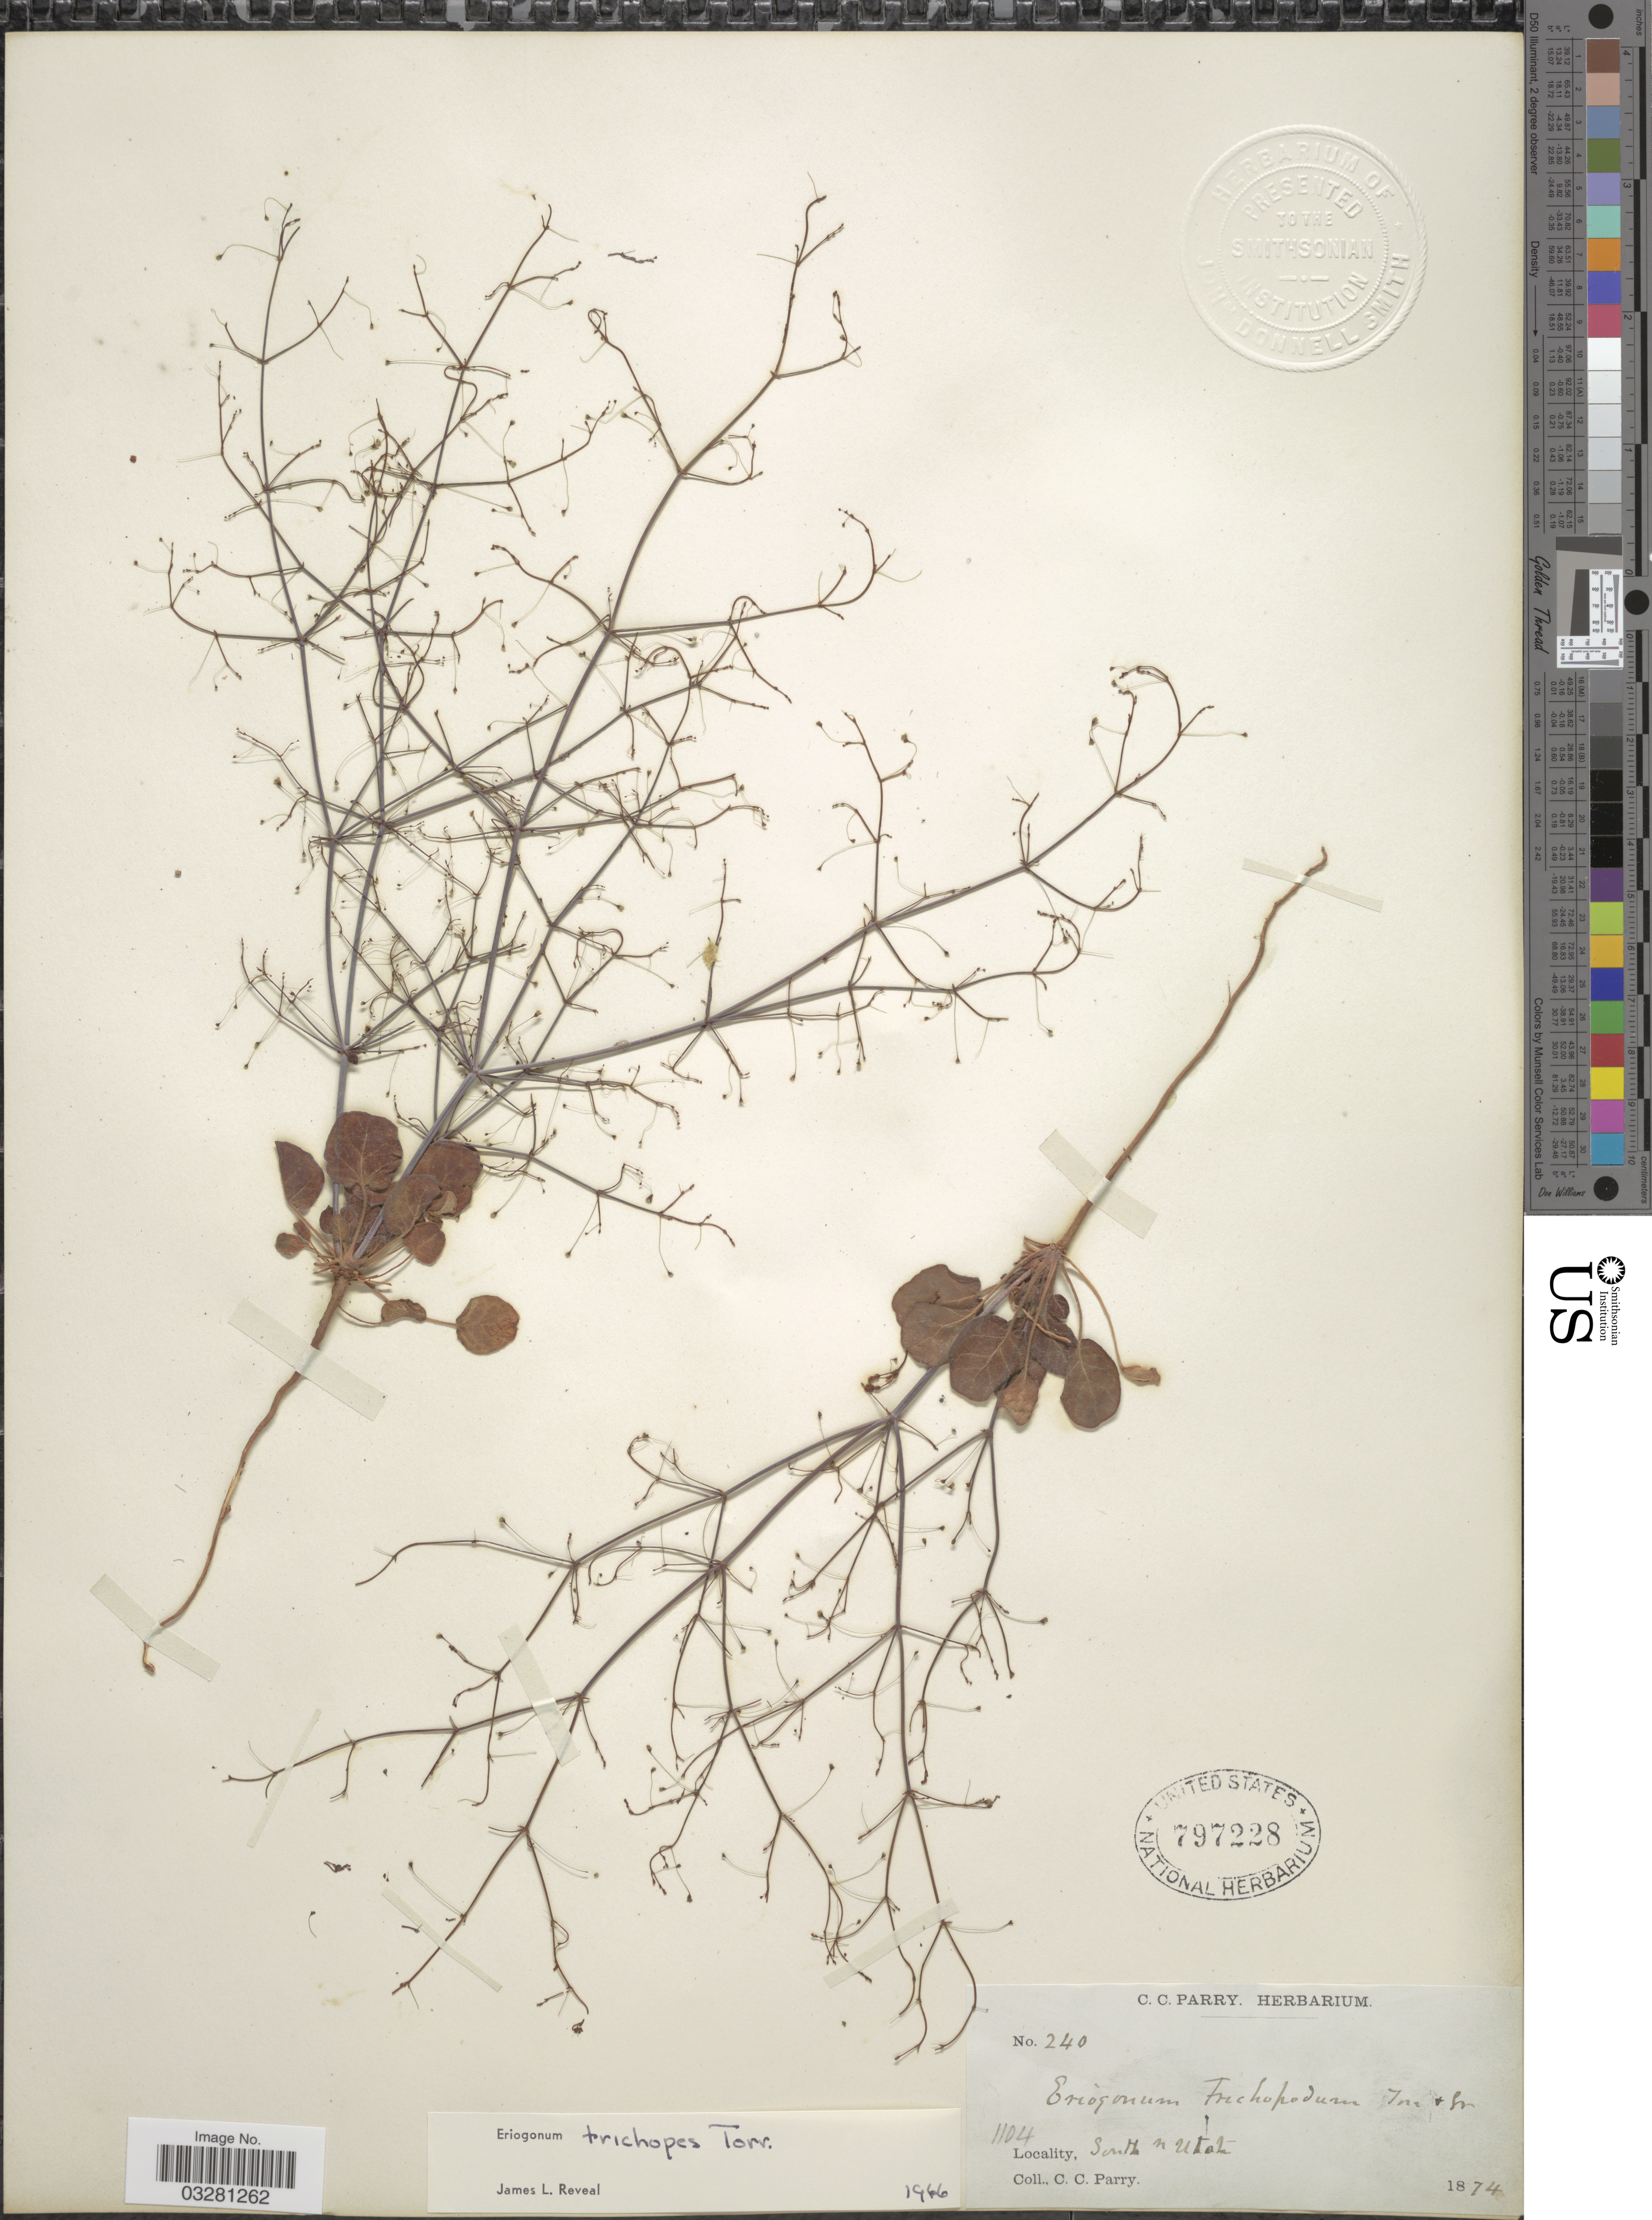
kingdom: Plantae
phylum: Tracheophyta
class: Magnoliopsida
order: Caryophyllales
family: Polygonaceae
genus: Eriogonum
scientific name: Eriogonum trichopes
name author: Torr.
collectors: C. C. Parry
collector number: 240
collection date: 1874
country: United States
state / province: Utah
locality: South N Utah.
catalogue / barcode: US 797228